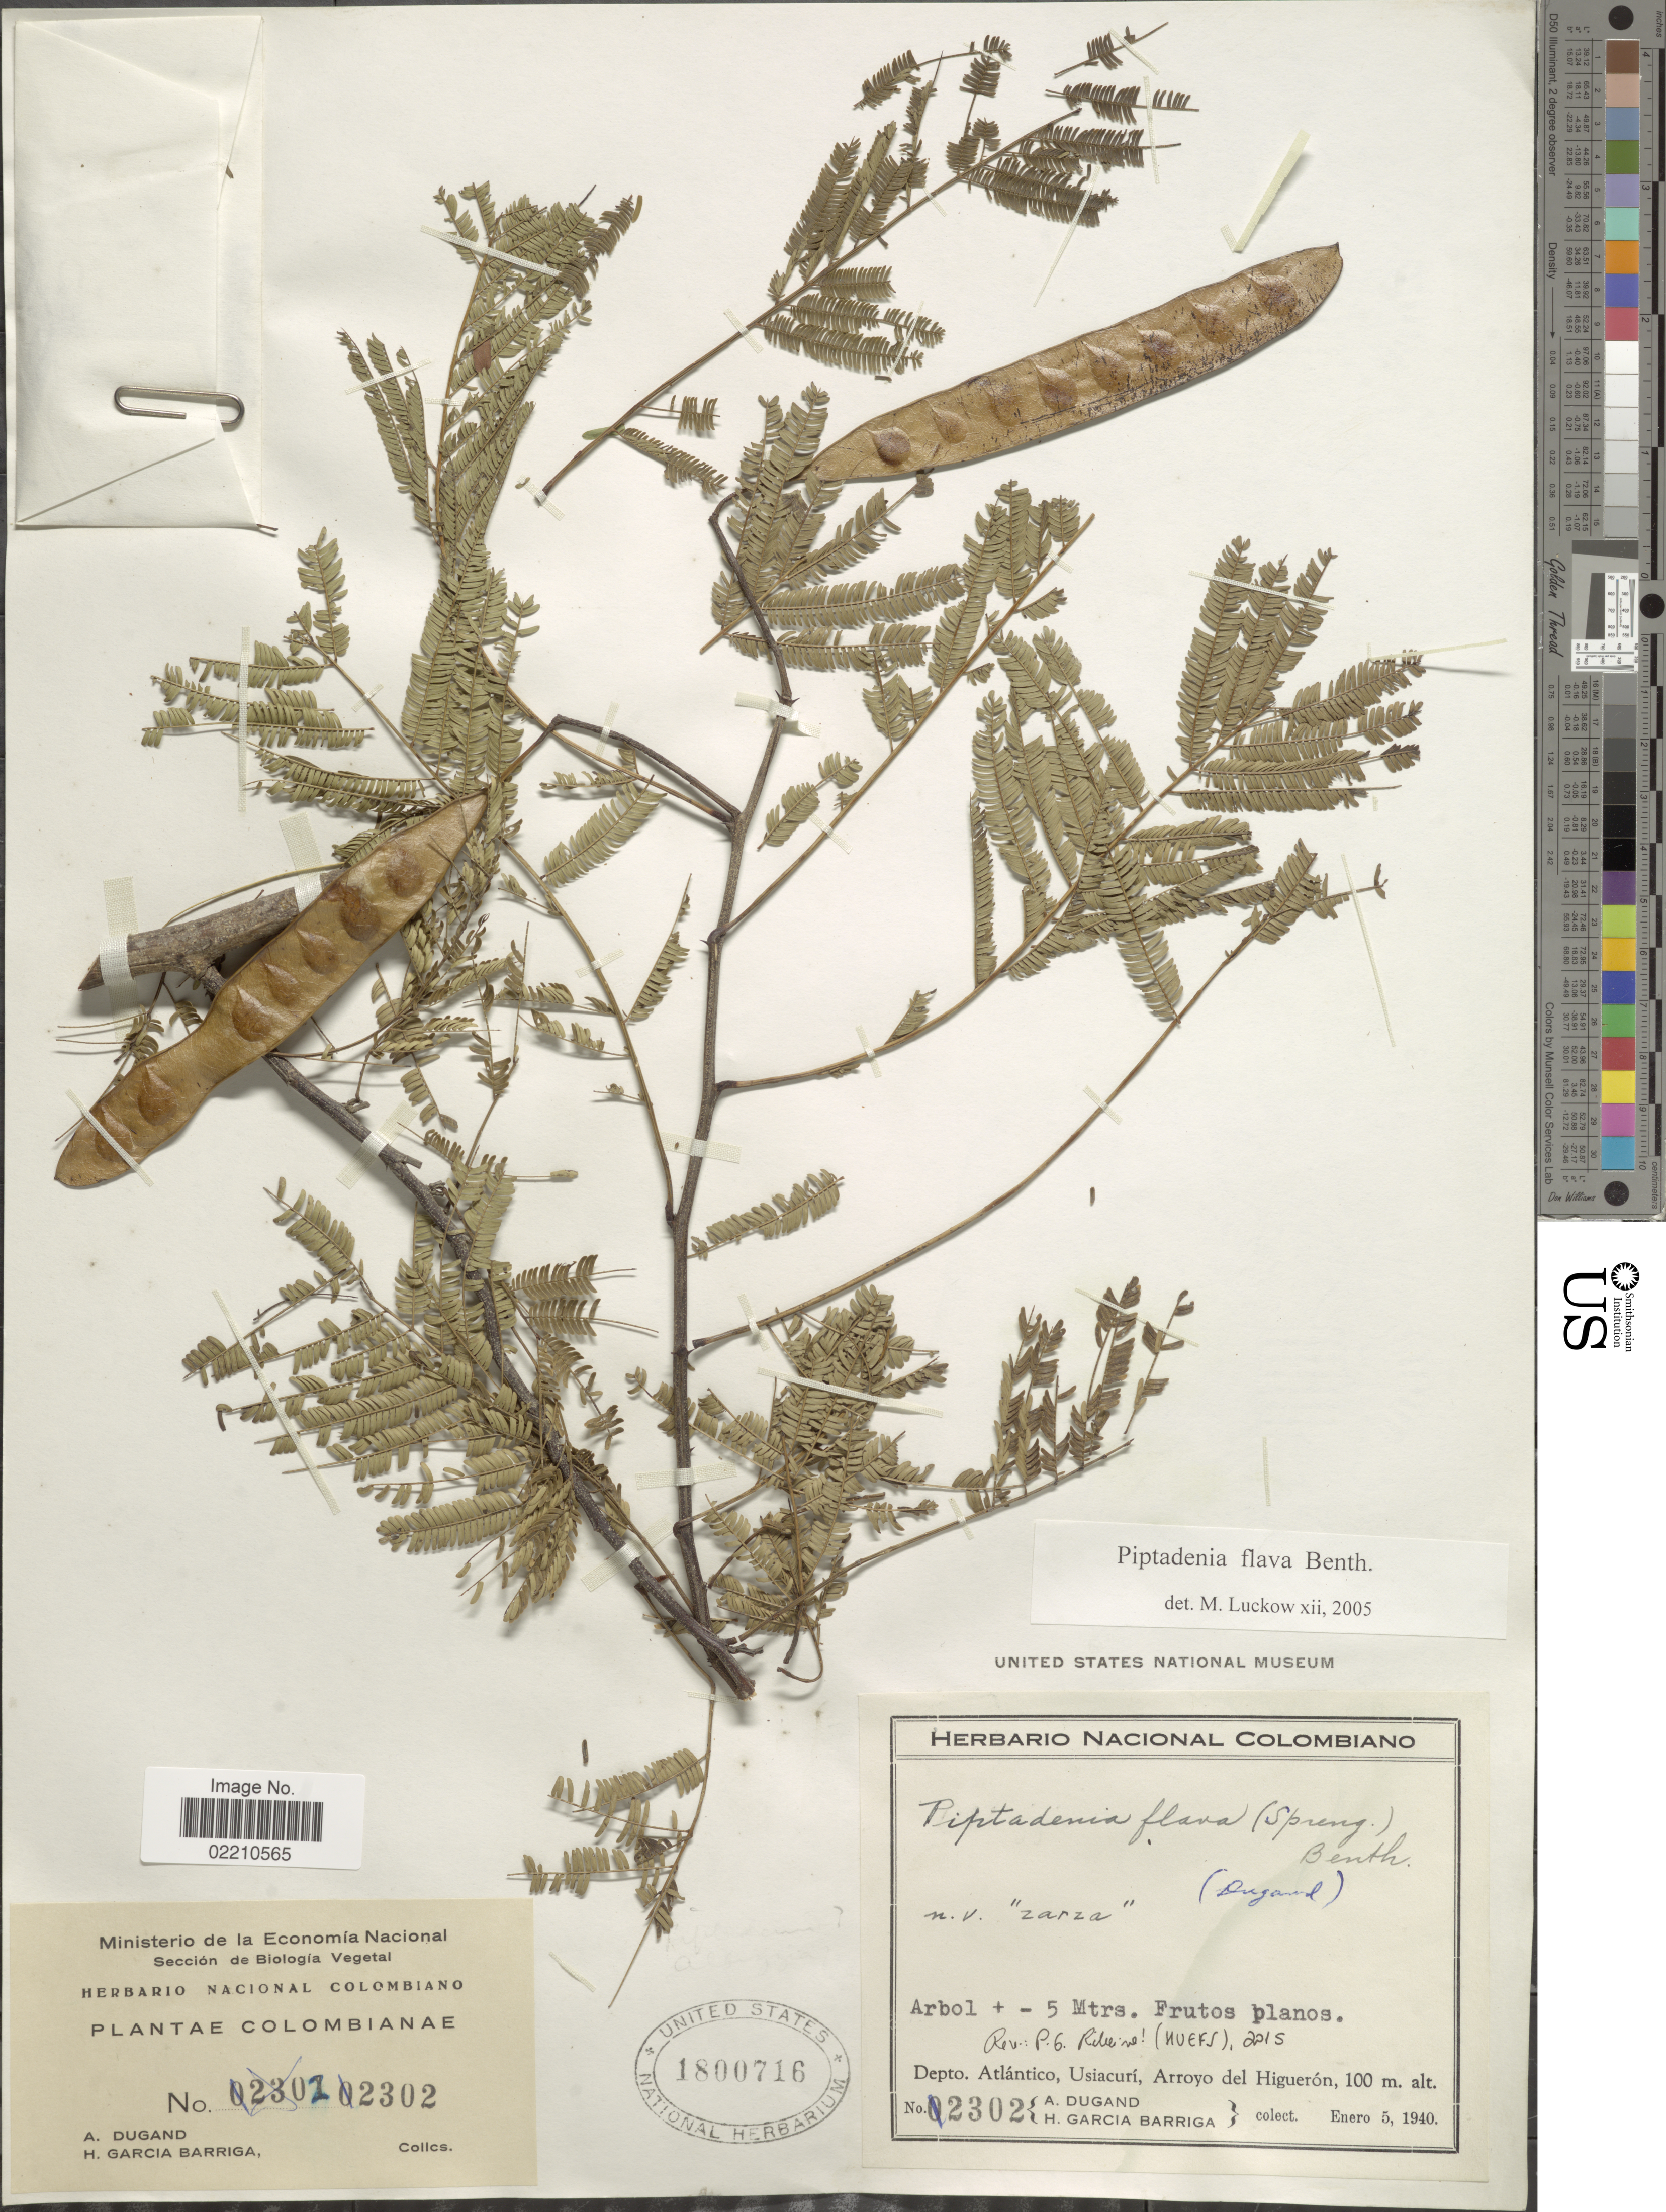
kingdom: Plantae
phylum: Tracheophyta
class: Magnoliopsida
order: Fabales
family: Fabaceae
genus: Piptadenia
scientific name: Piptadenia flava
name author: (DC.) Benth.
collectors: A. Dugand & R. Jaramillo M.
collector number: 2302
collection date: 1940-01-05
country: Colombia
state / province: Atlántico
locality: Depto. Atlantico, Usiacuri, Arroyo del Higueron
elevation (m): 100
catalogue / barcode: US 1800716